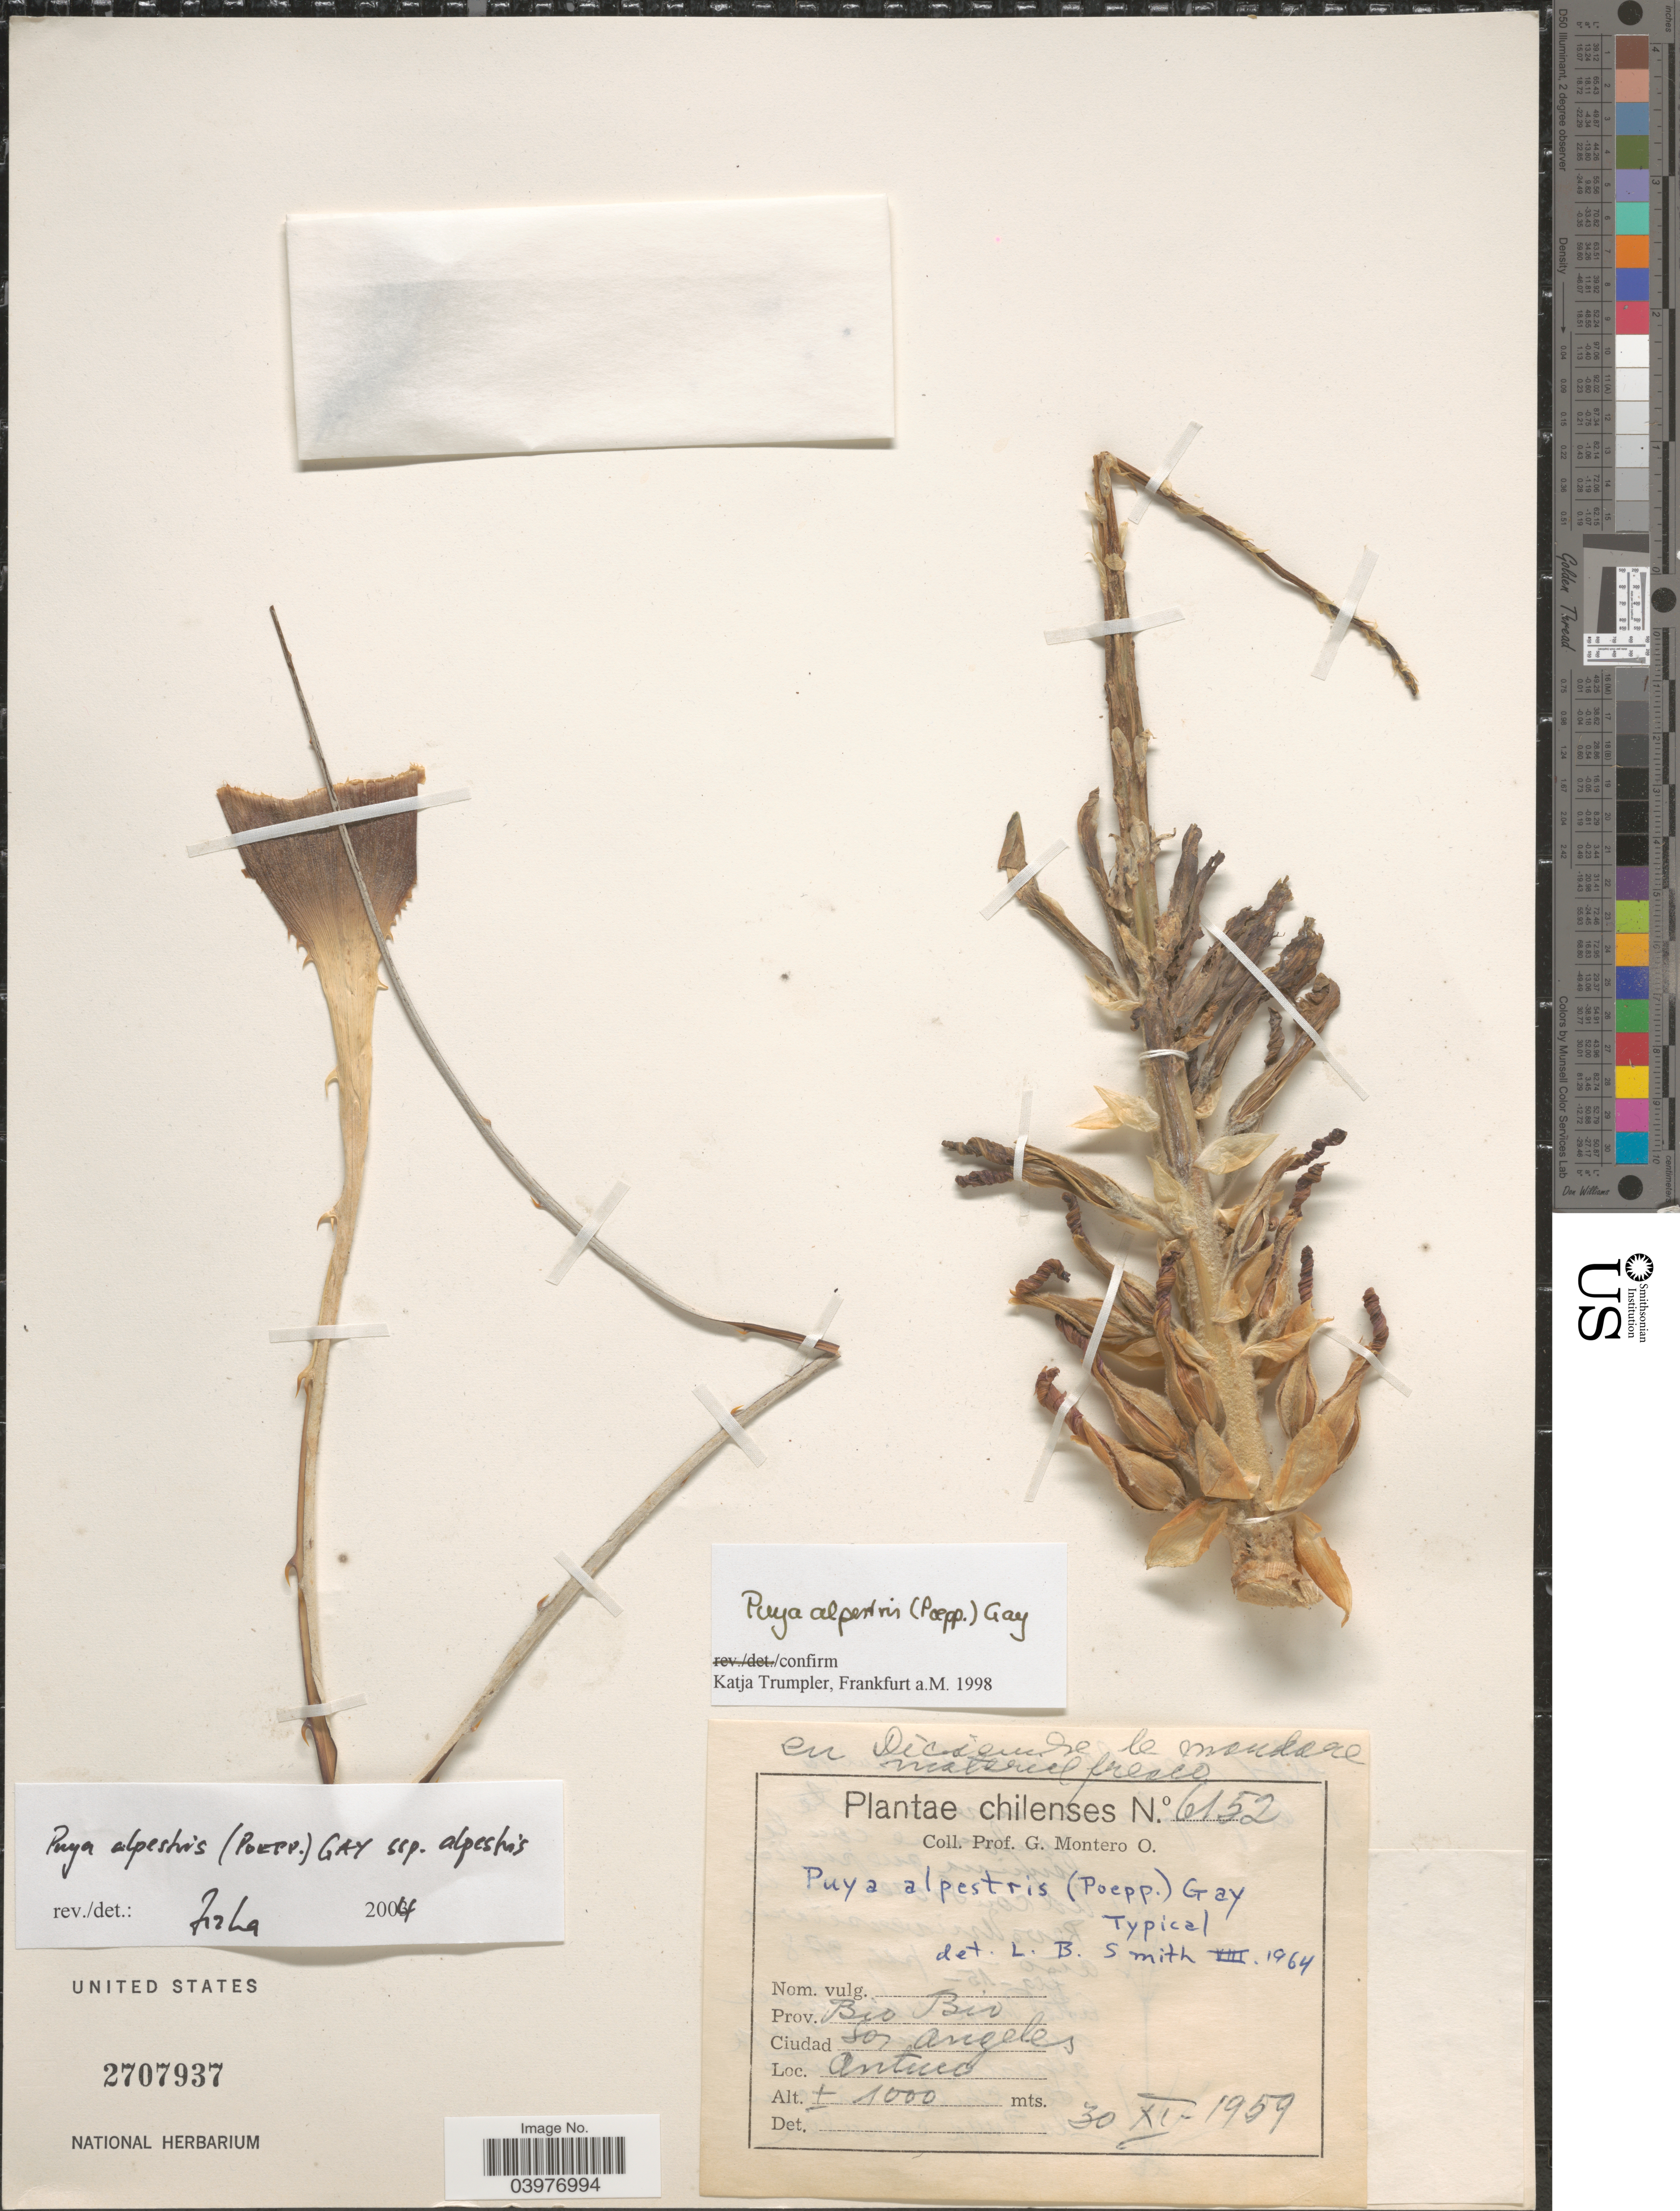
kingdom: Plantae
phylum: Tracheophyta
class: Liliopsida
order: Poales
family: Bromeliaceae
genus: Puya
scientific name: Puya alpestris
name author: (Poepp.) Gay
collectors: G. Montero O.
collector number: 6152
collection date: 1959-11-30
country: Chile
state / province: Bio-Bío (VIII)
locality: Ciudad Los Angeles. Antuco.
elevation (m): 1000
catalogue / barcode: US 2707937